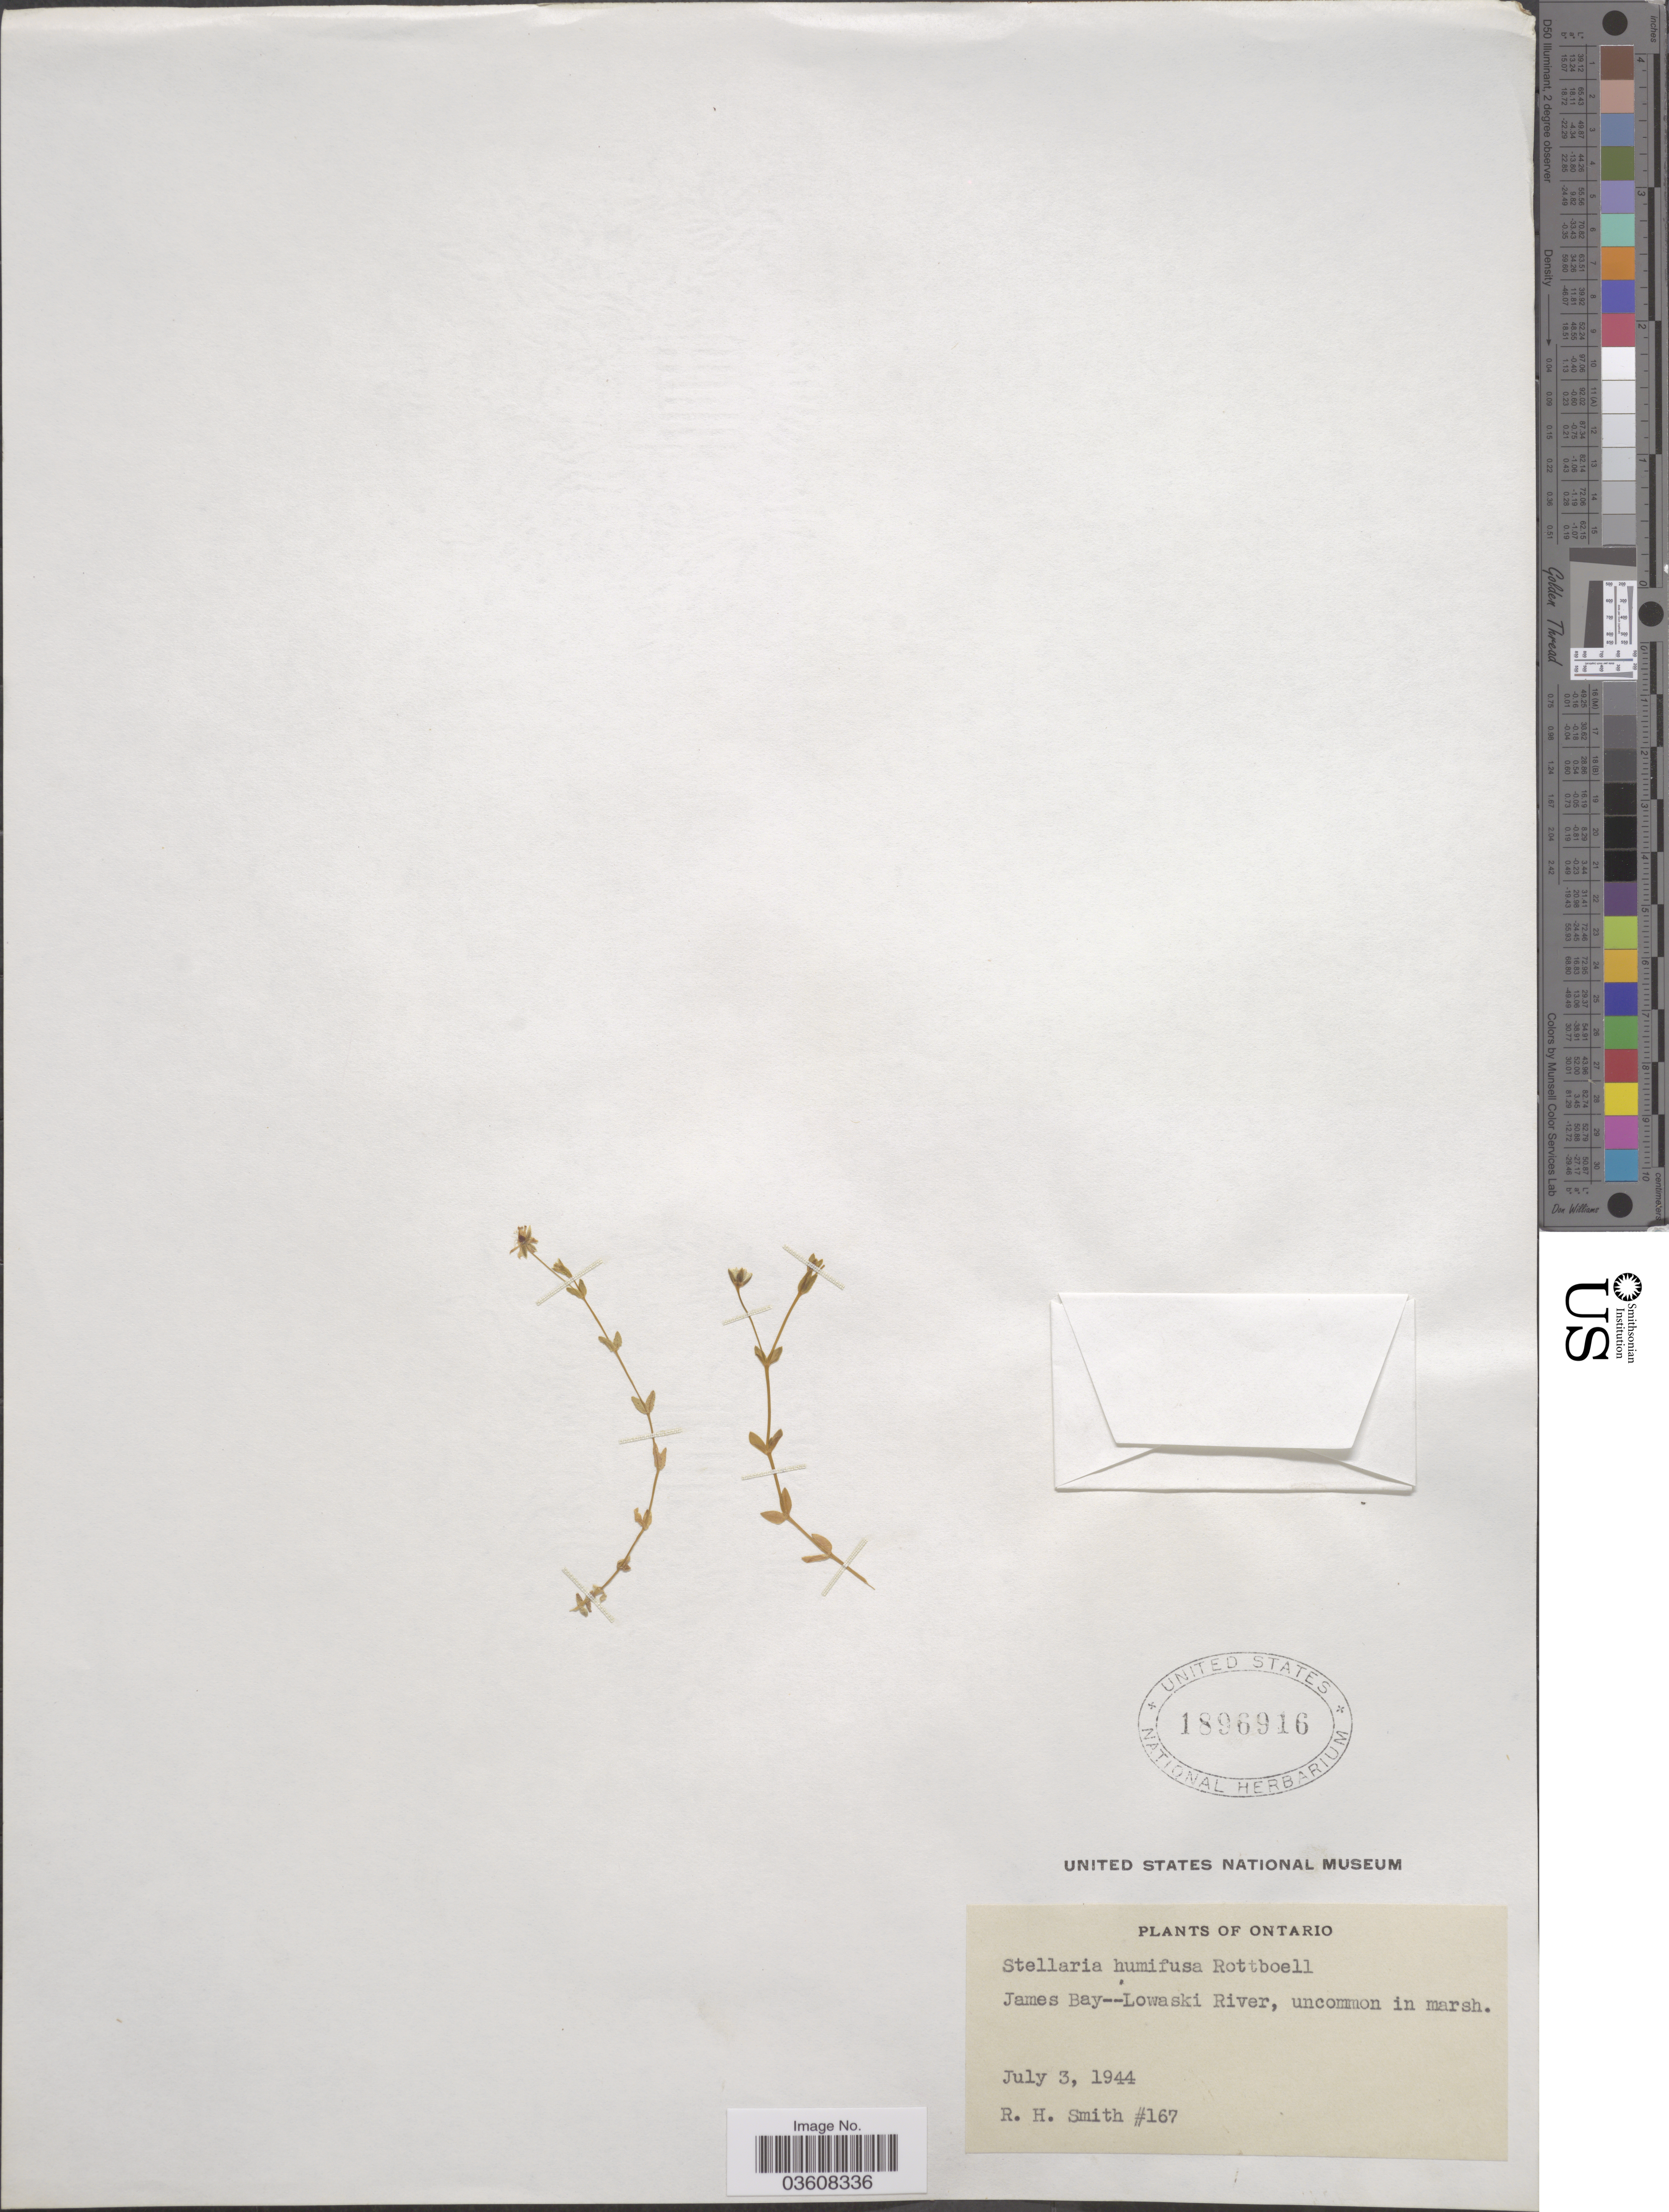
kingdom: Plantae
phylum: Tracheophyta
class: Magnoliopsida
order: Caryophyllales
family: Caryophyllaceae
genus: Stellaria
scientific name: Stellaria humifusa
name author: Rottb.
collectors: R. H. Smith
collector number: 167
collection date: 1944-07-03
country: Canada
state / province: Ontario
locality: James Bay--Lowaski River.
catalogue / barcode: US 1896916